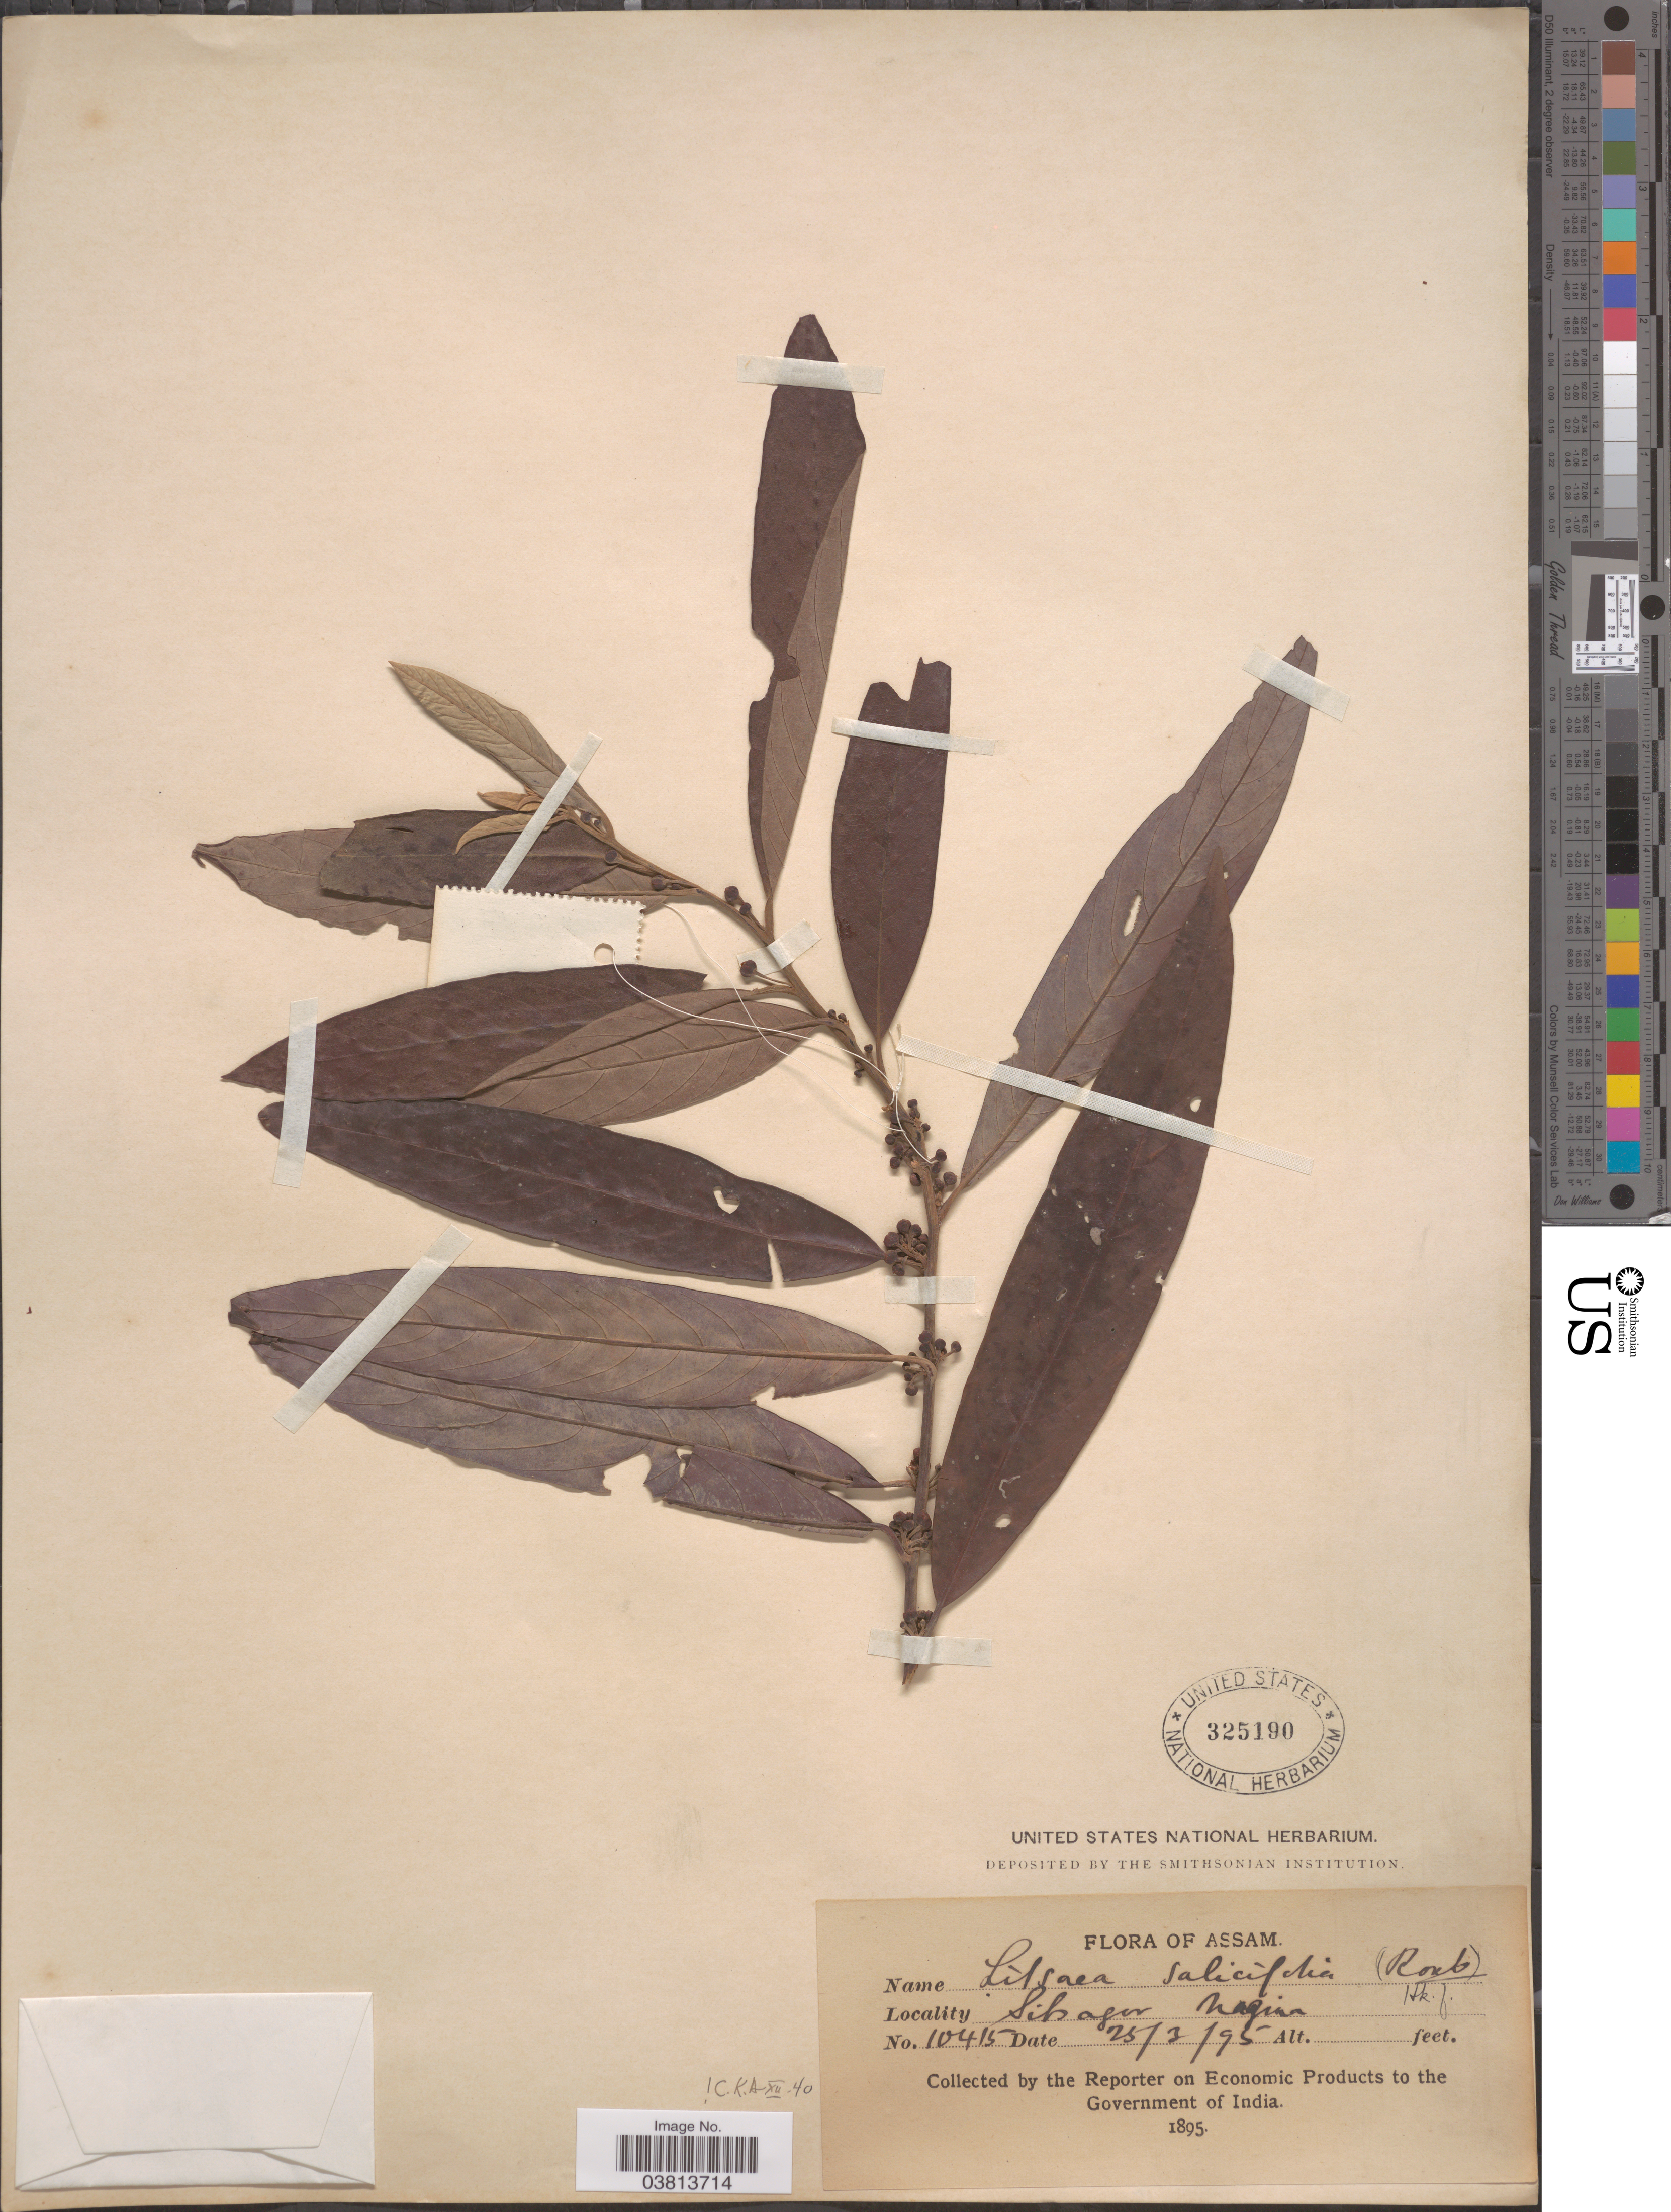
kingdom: Plantae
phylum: Tracheophyta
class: Magnoliopsida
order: Laurales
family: Lauraceae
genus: Litsea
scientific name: Litsea salicifolia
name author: Hook. f.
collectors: Reporter on Economic Products to the Government of India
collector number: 10415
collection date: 1895-03-25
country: India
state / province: Assam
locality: Sibsagar Nagina.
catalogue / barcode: US 325190